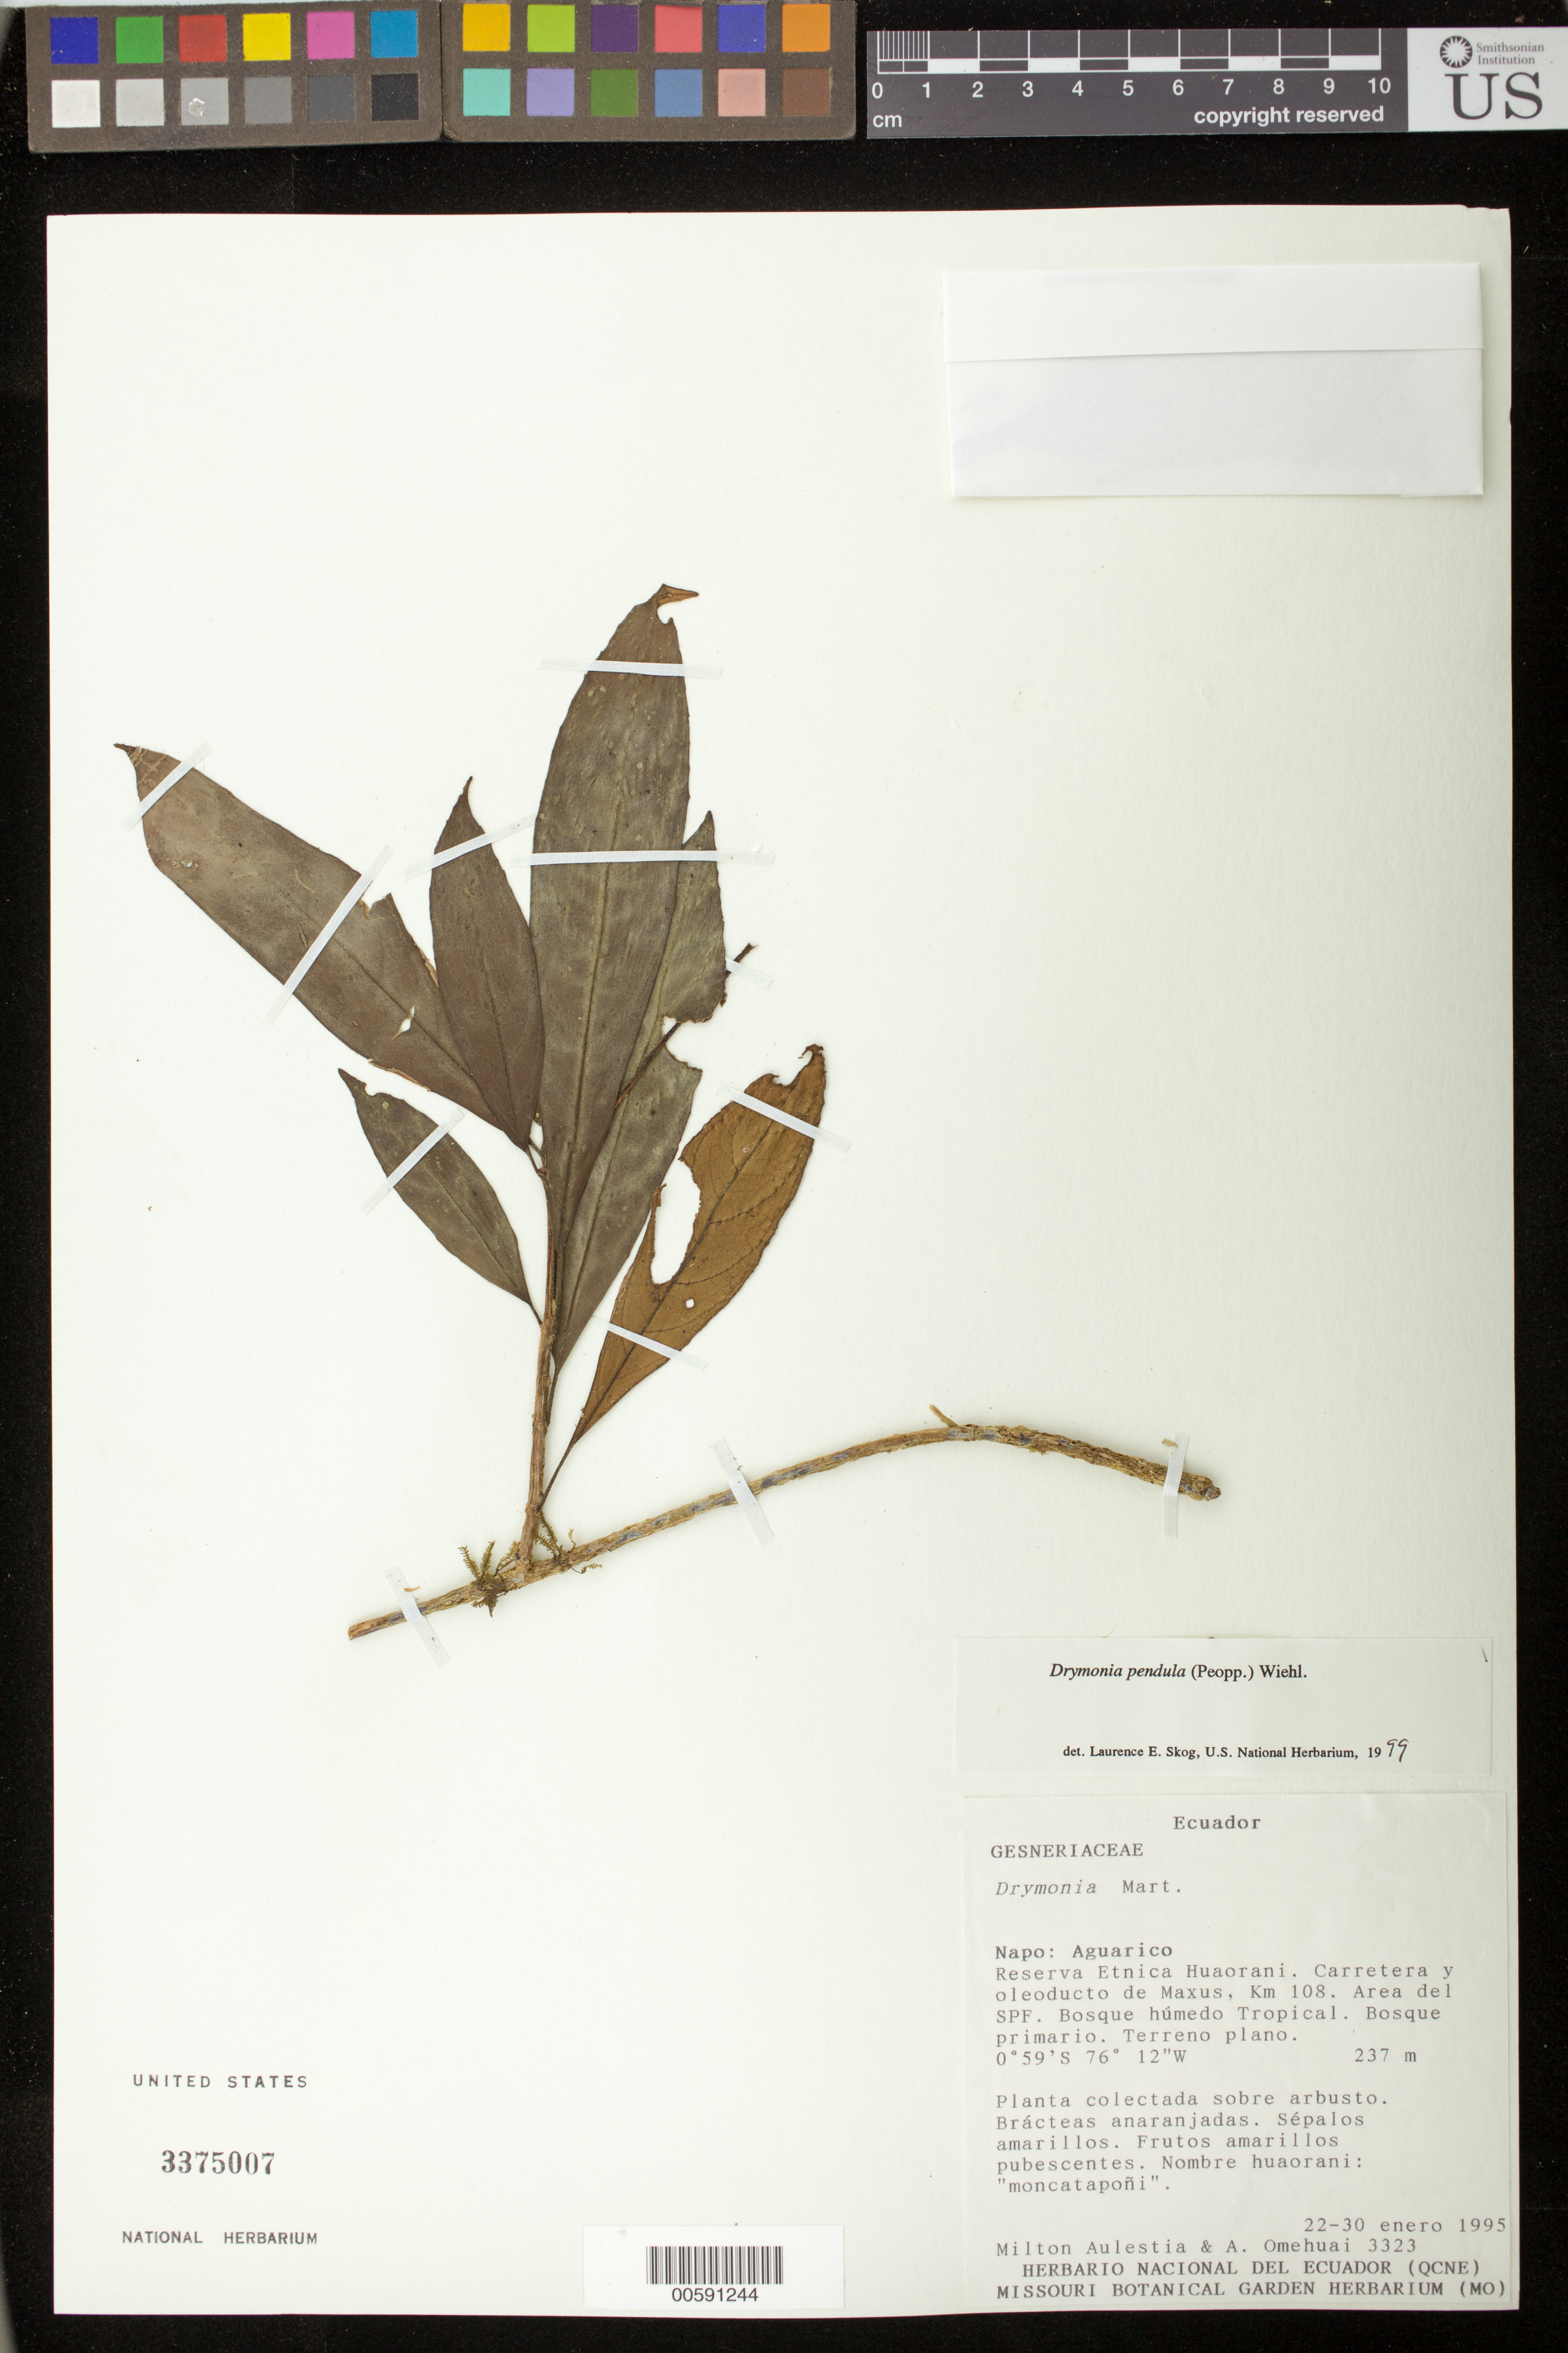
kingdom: Plantae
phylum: Tracheophyta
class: Magnoliopsida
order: Lamiales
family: Gesneriaceae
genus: Drymonia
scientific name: Drymonia pendula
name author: (Poepp.) Wiehler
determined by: Skog, Laurence E.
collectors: M. Aulestia & A. Omehuai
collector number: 3323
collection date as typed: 22-30 Jan 1995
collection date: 1995-01-22/1995-01-30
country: Ecuador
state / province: Napo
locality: Aguarico: Reserva Etnica Huaorani, carretera y oleoducto de Maxus, Km 108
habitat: Bosque húmedo tropical; bosque primario, terreno plano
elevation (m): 237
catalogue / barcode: US 3375007